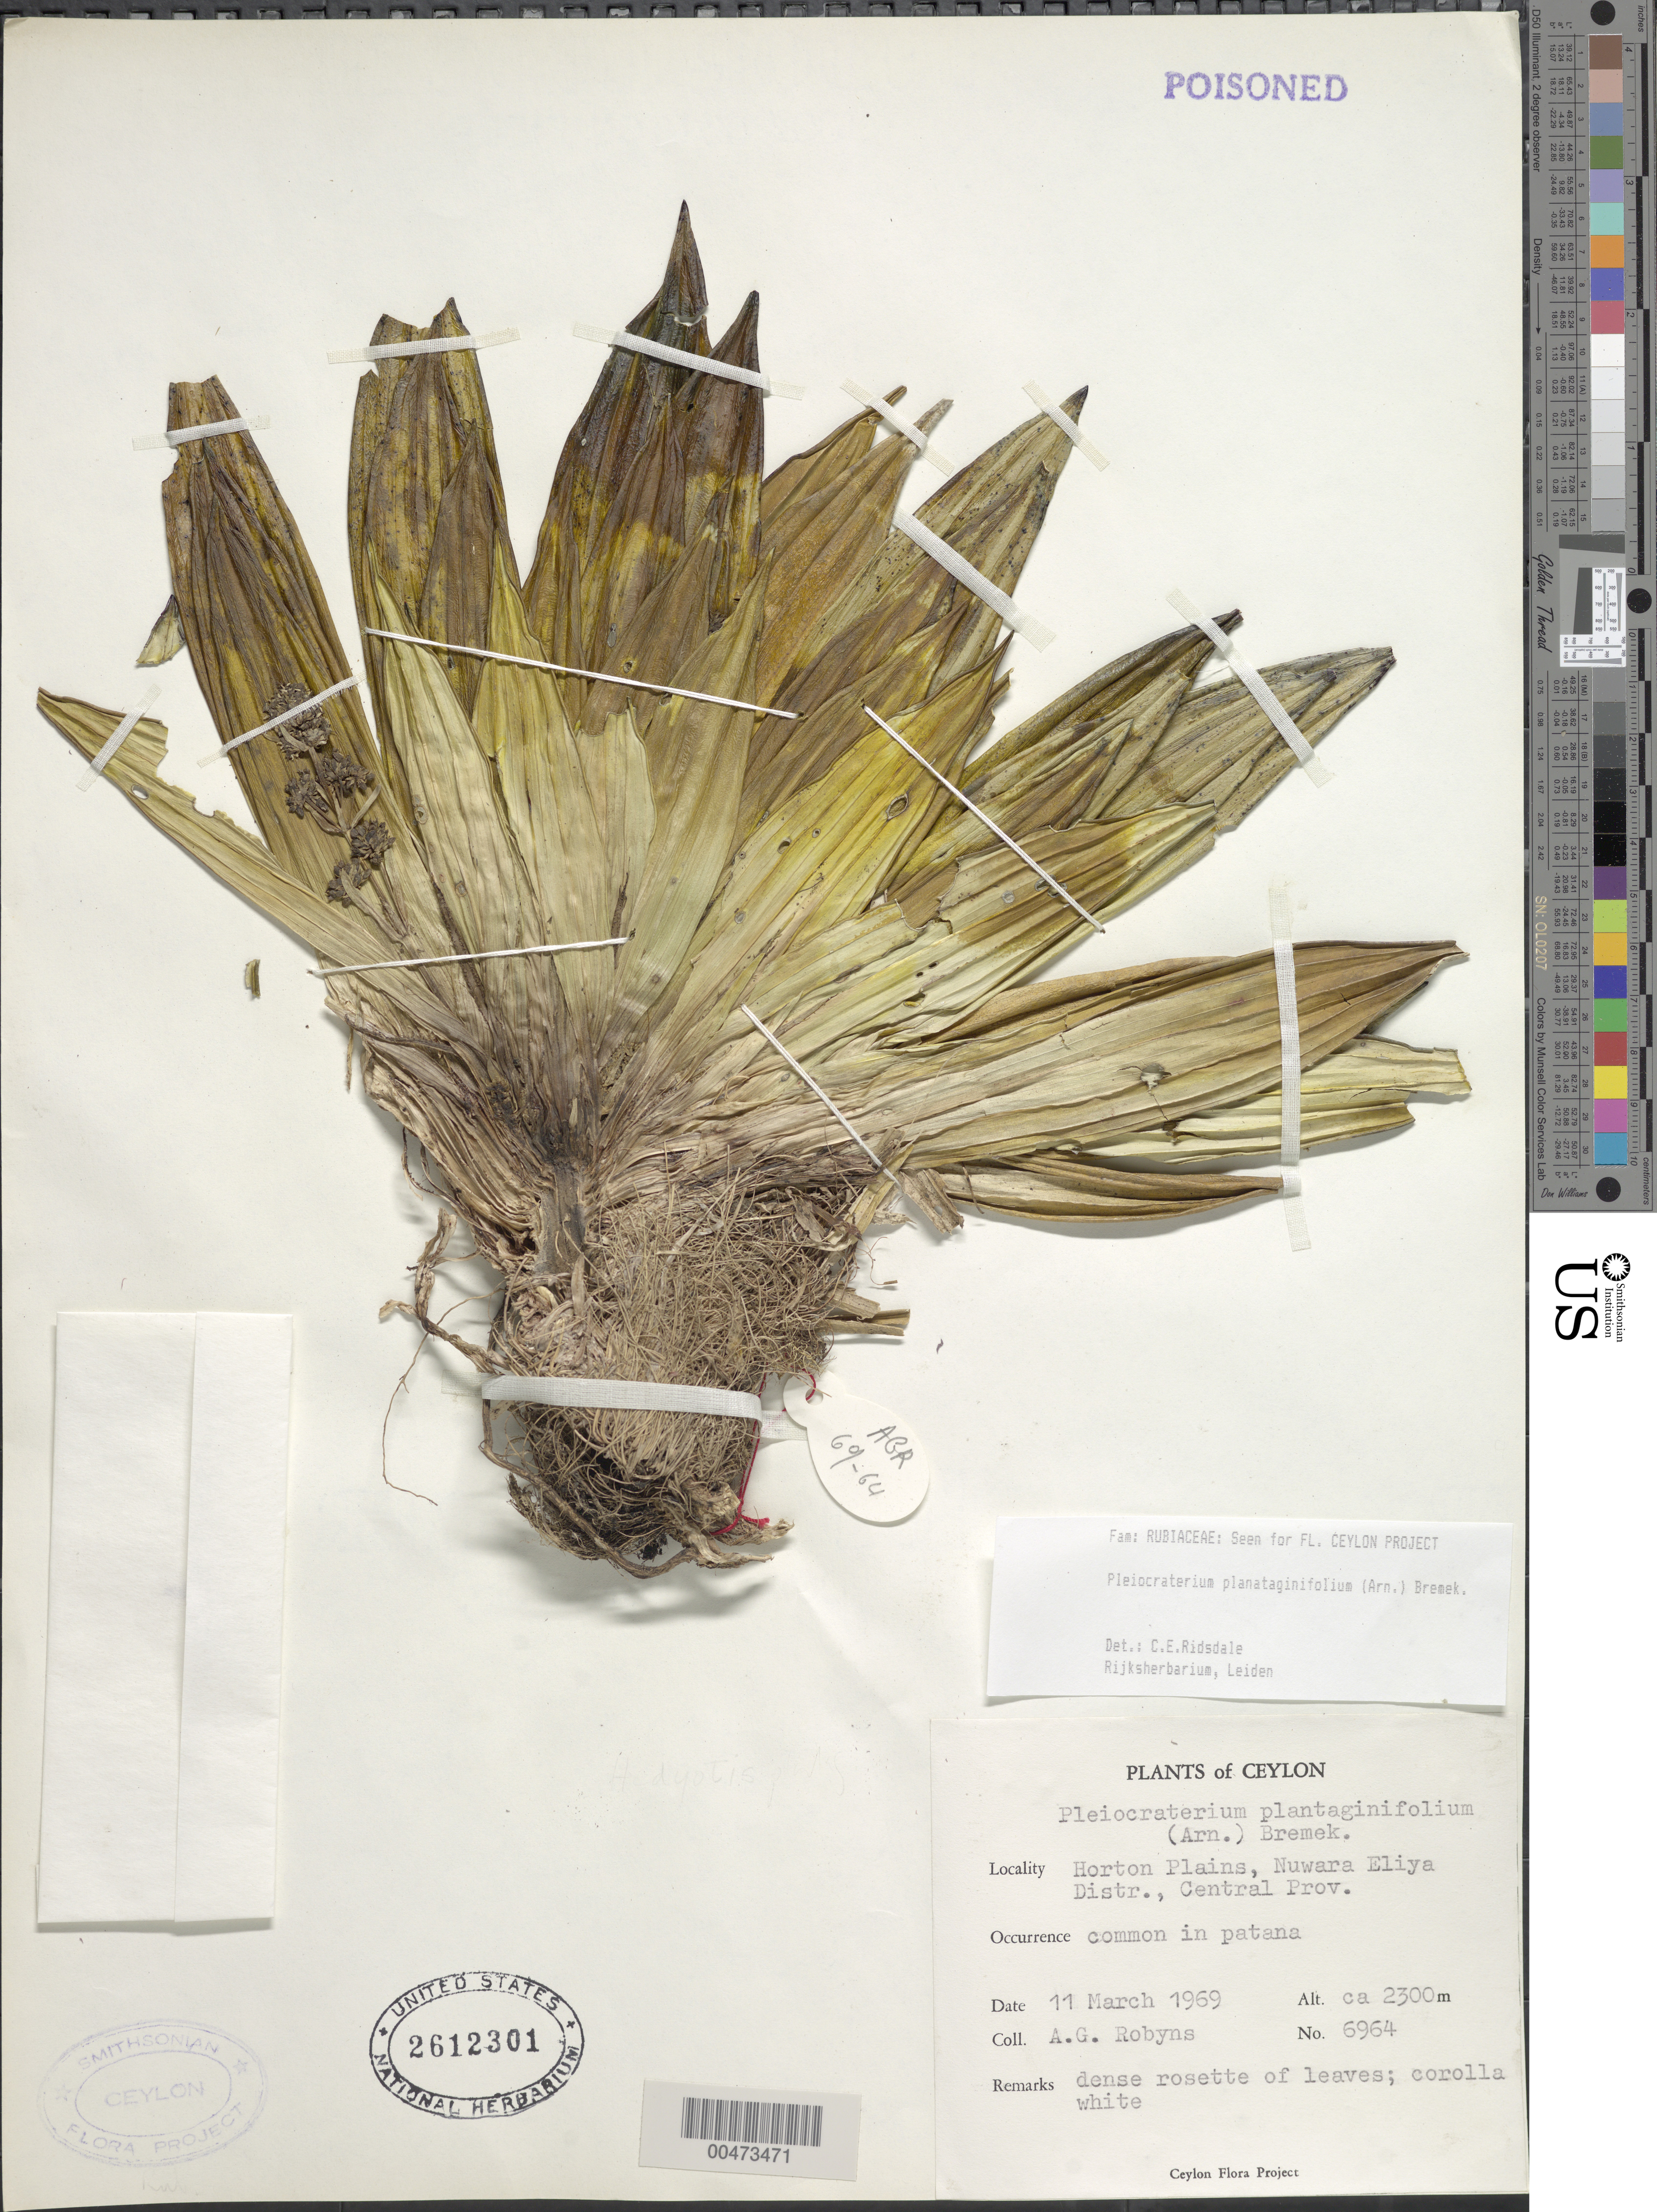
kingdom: Plantae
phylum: Tracheophyta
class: Magnoliopsida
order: Gentianales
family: Rubiaceae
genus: Pleiocraterium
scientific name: Pleiocraterium planataginifolium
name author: (Arn.) Bremek.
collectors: A. G. Robyns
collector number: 6964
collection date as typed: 11 Mar 1969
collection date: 1969-03-11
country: Sri Lanka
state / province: Central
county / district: Nuwara Eliya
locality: Horton Plains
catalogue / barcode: US 2612301